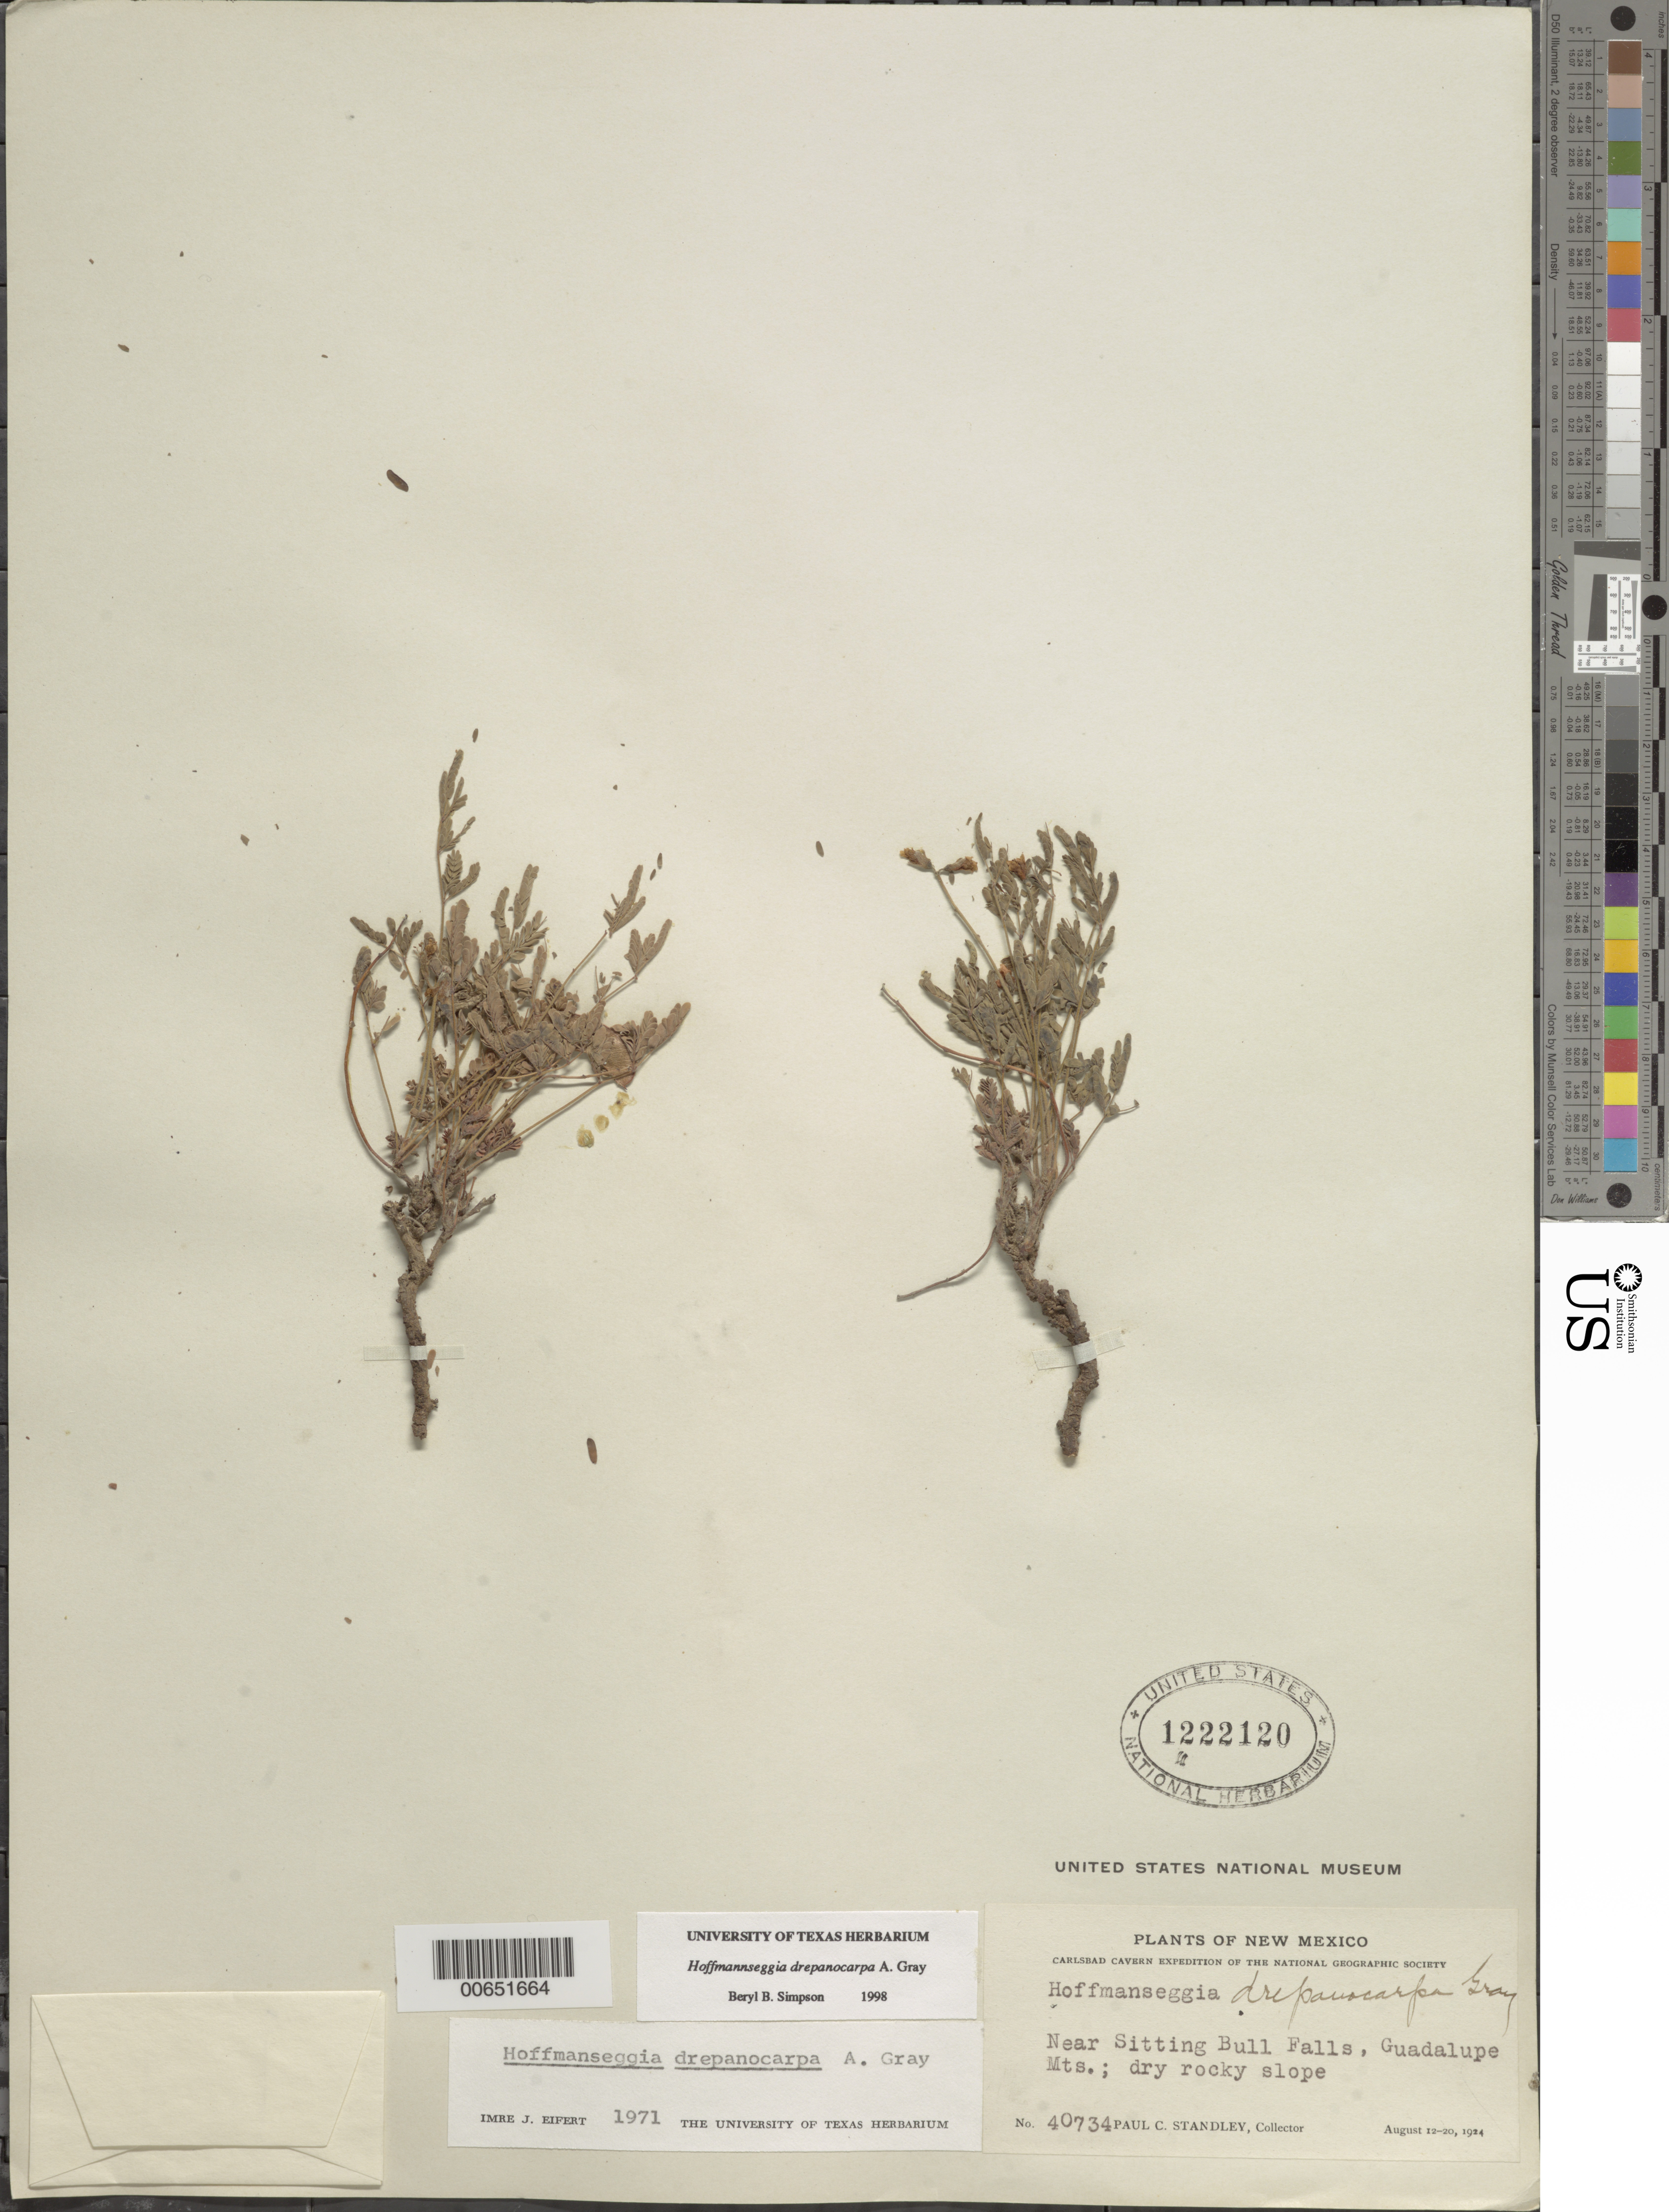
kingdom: Plantae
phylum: Tracheophyta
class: Magnoliopsida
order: Fabales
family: Fabaceae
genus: Hoffmannseggia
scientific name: Hoffmannseggia drepanocarpa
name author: A. Gray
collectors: P. C. Standley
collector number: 40734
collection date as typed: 12 Aug 1924 to 20 Aug 1924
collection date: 1924-08-12/1924-08-20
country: United States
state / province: New Mexico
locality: Near Sittinf Bull Falls, Guadalupe Mts.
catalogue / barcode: US 1222120